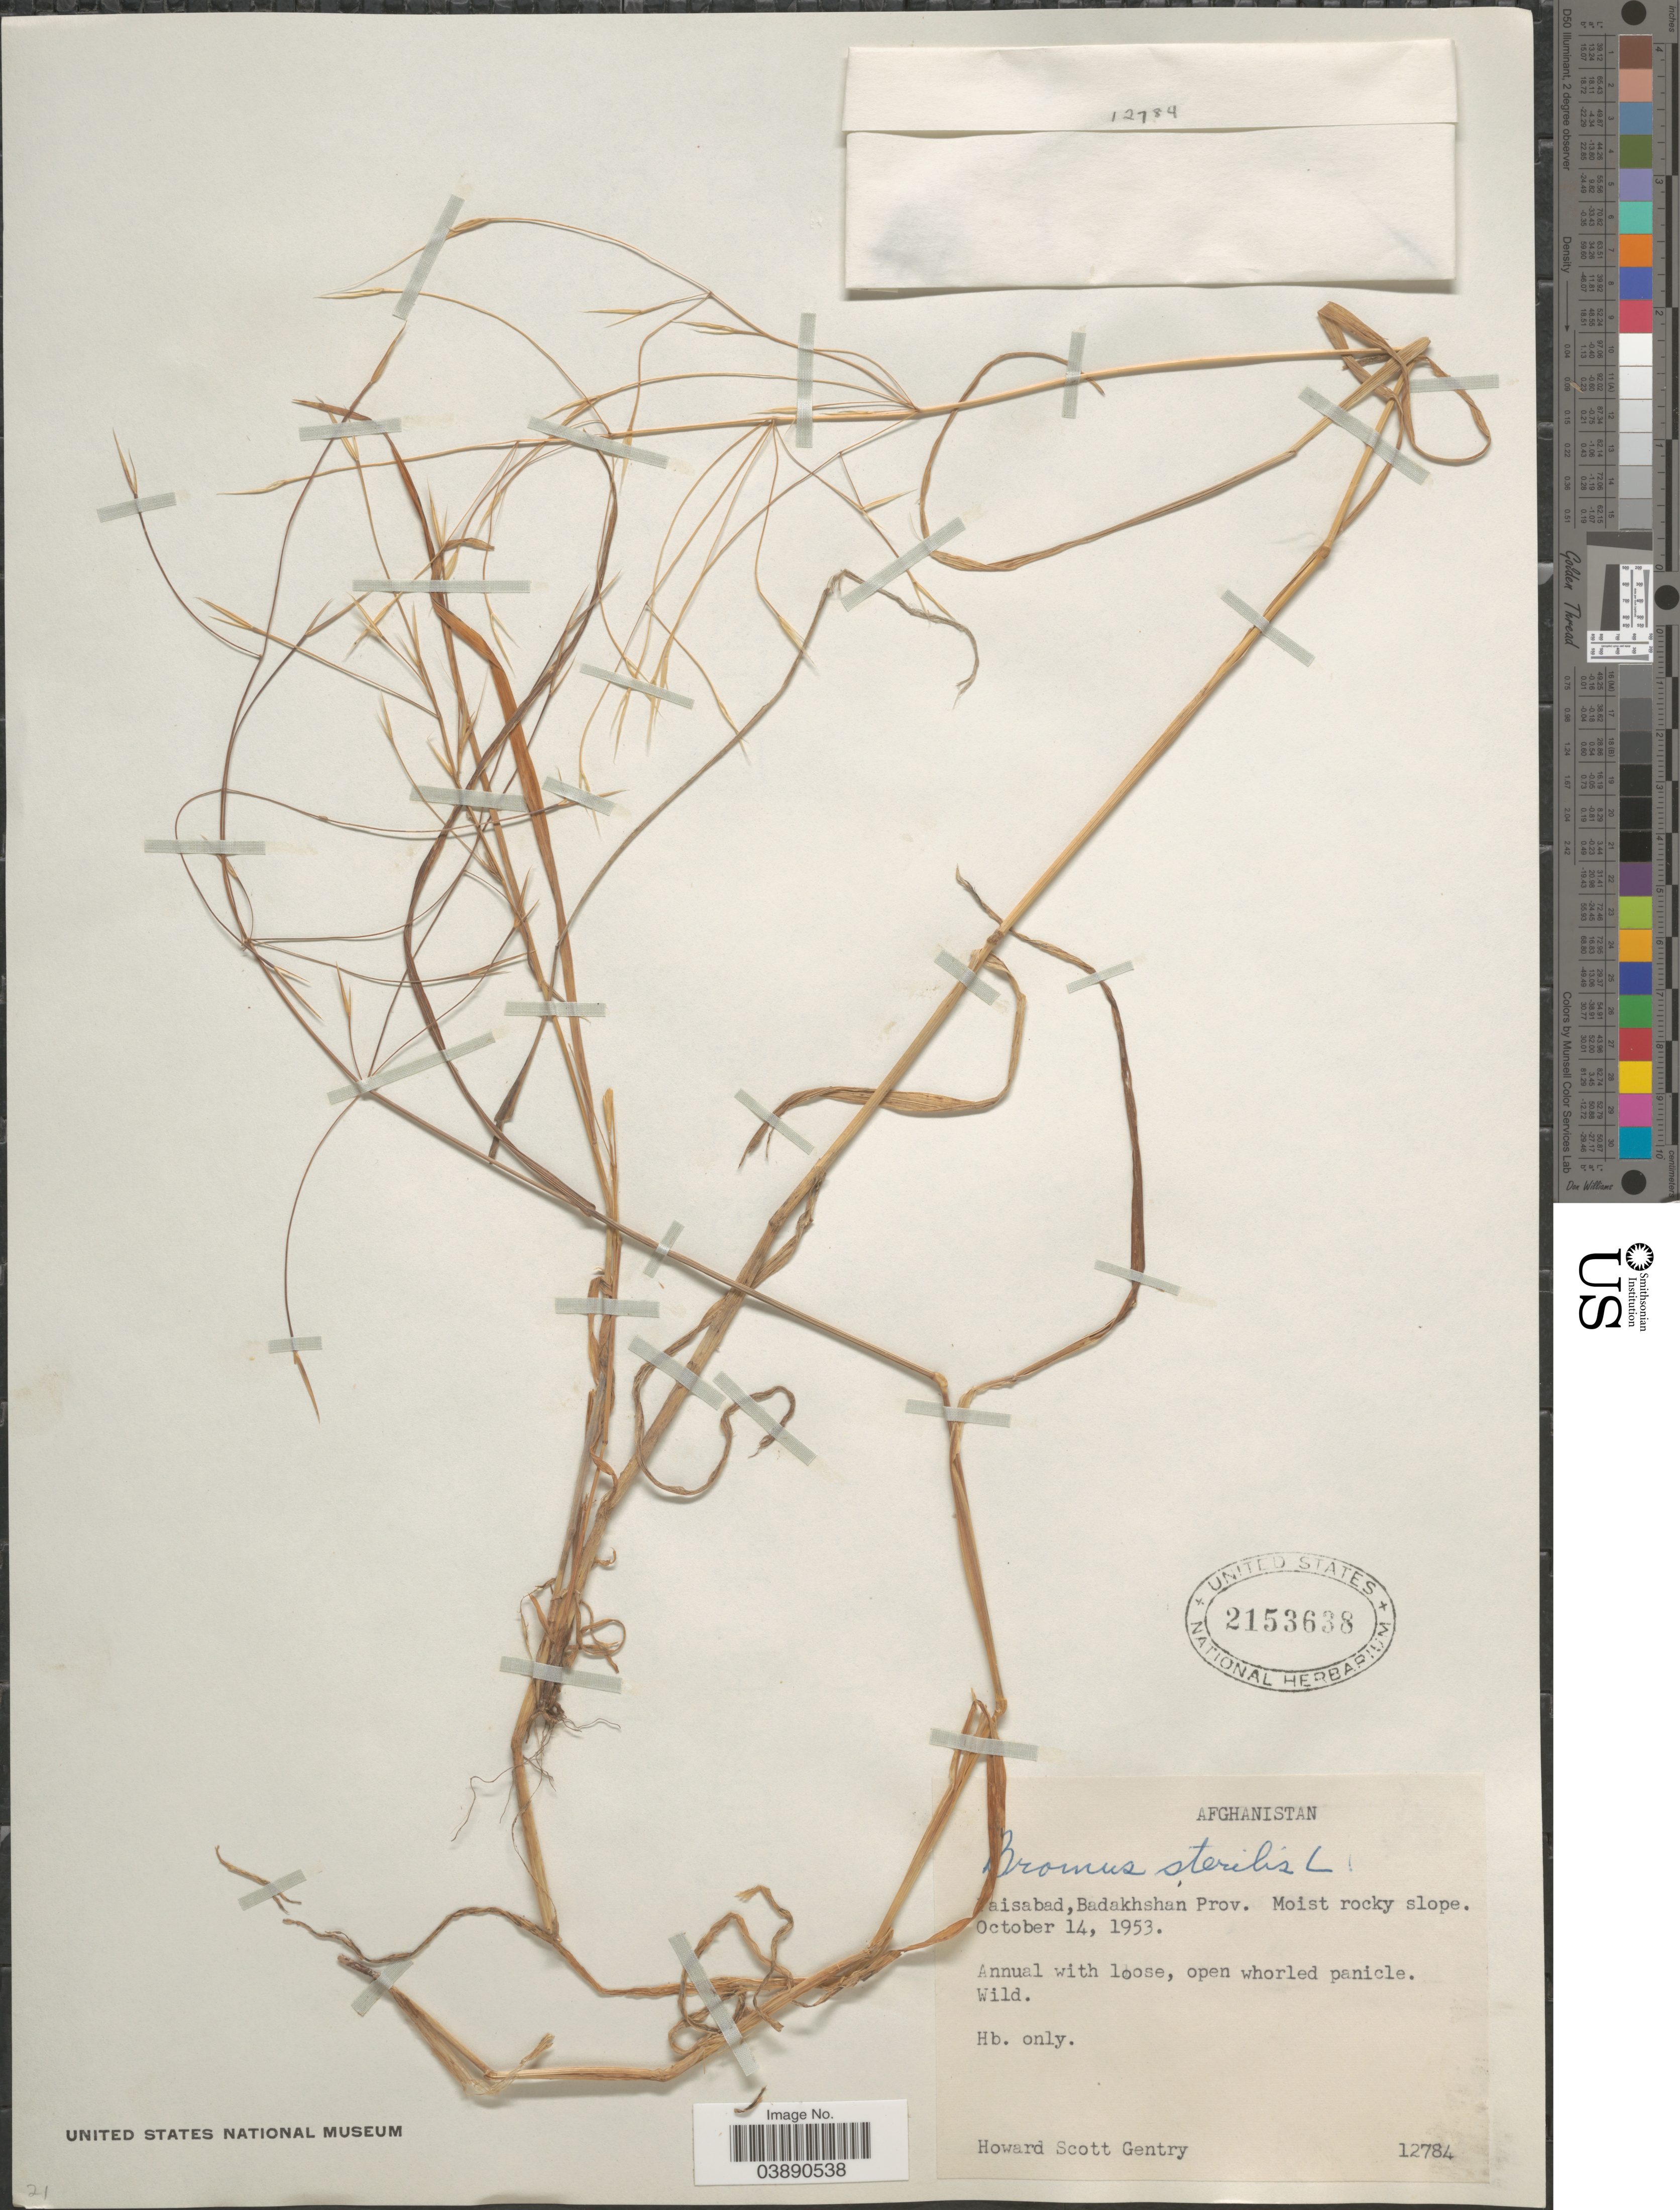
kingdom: Plantae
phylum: Tracheophyta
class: Liliopsida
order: Poales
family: Poaceae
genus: Bromus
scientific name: Bromus sterilis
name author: L.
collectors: H. S. Gentry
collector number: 12784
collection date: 1953-10-14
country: Afghanistan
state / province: Badakhshan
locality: [illegible text]aisabad, Badakshan Prov.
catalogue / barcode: US 2153638